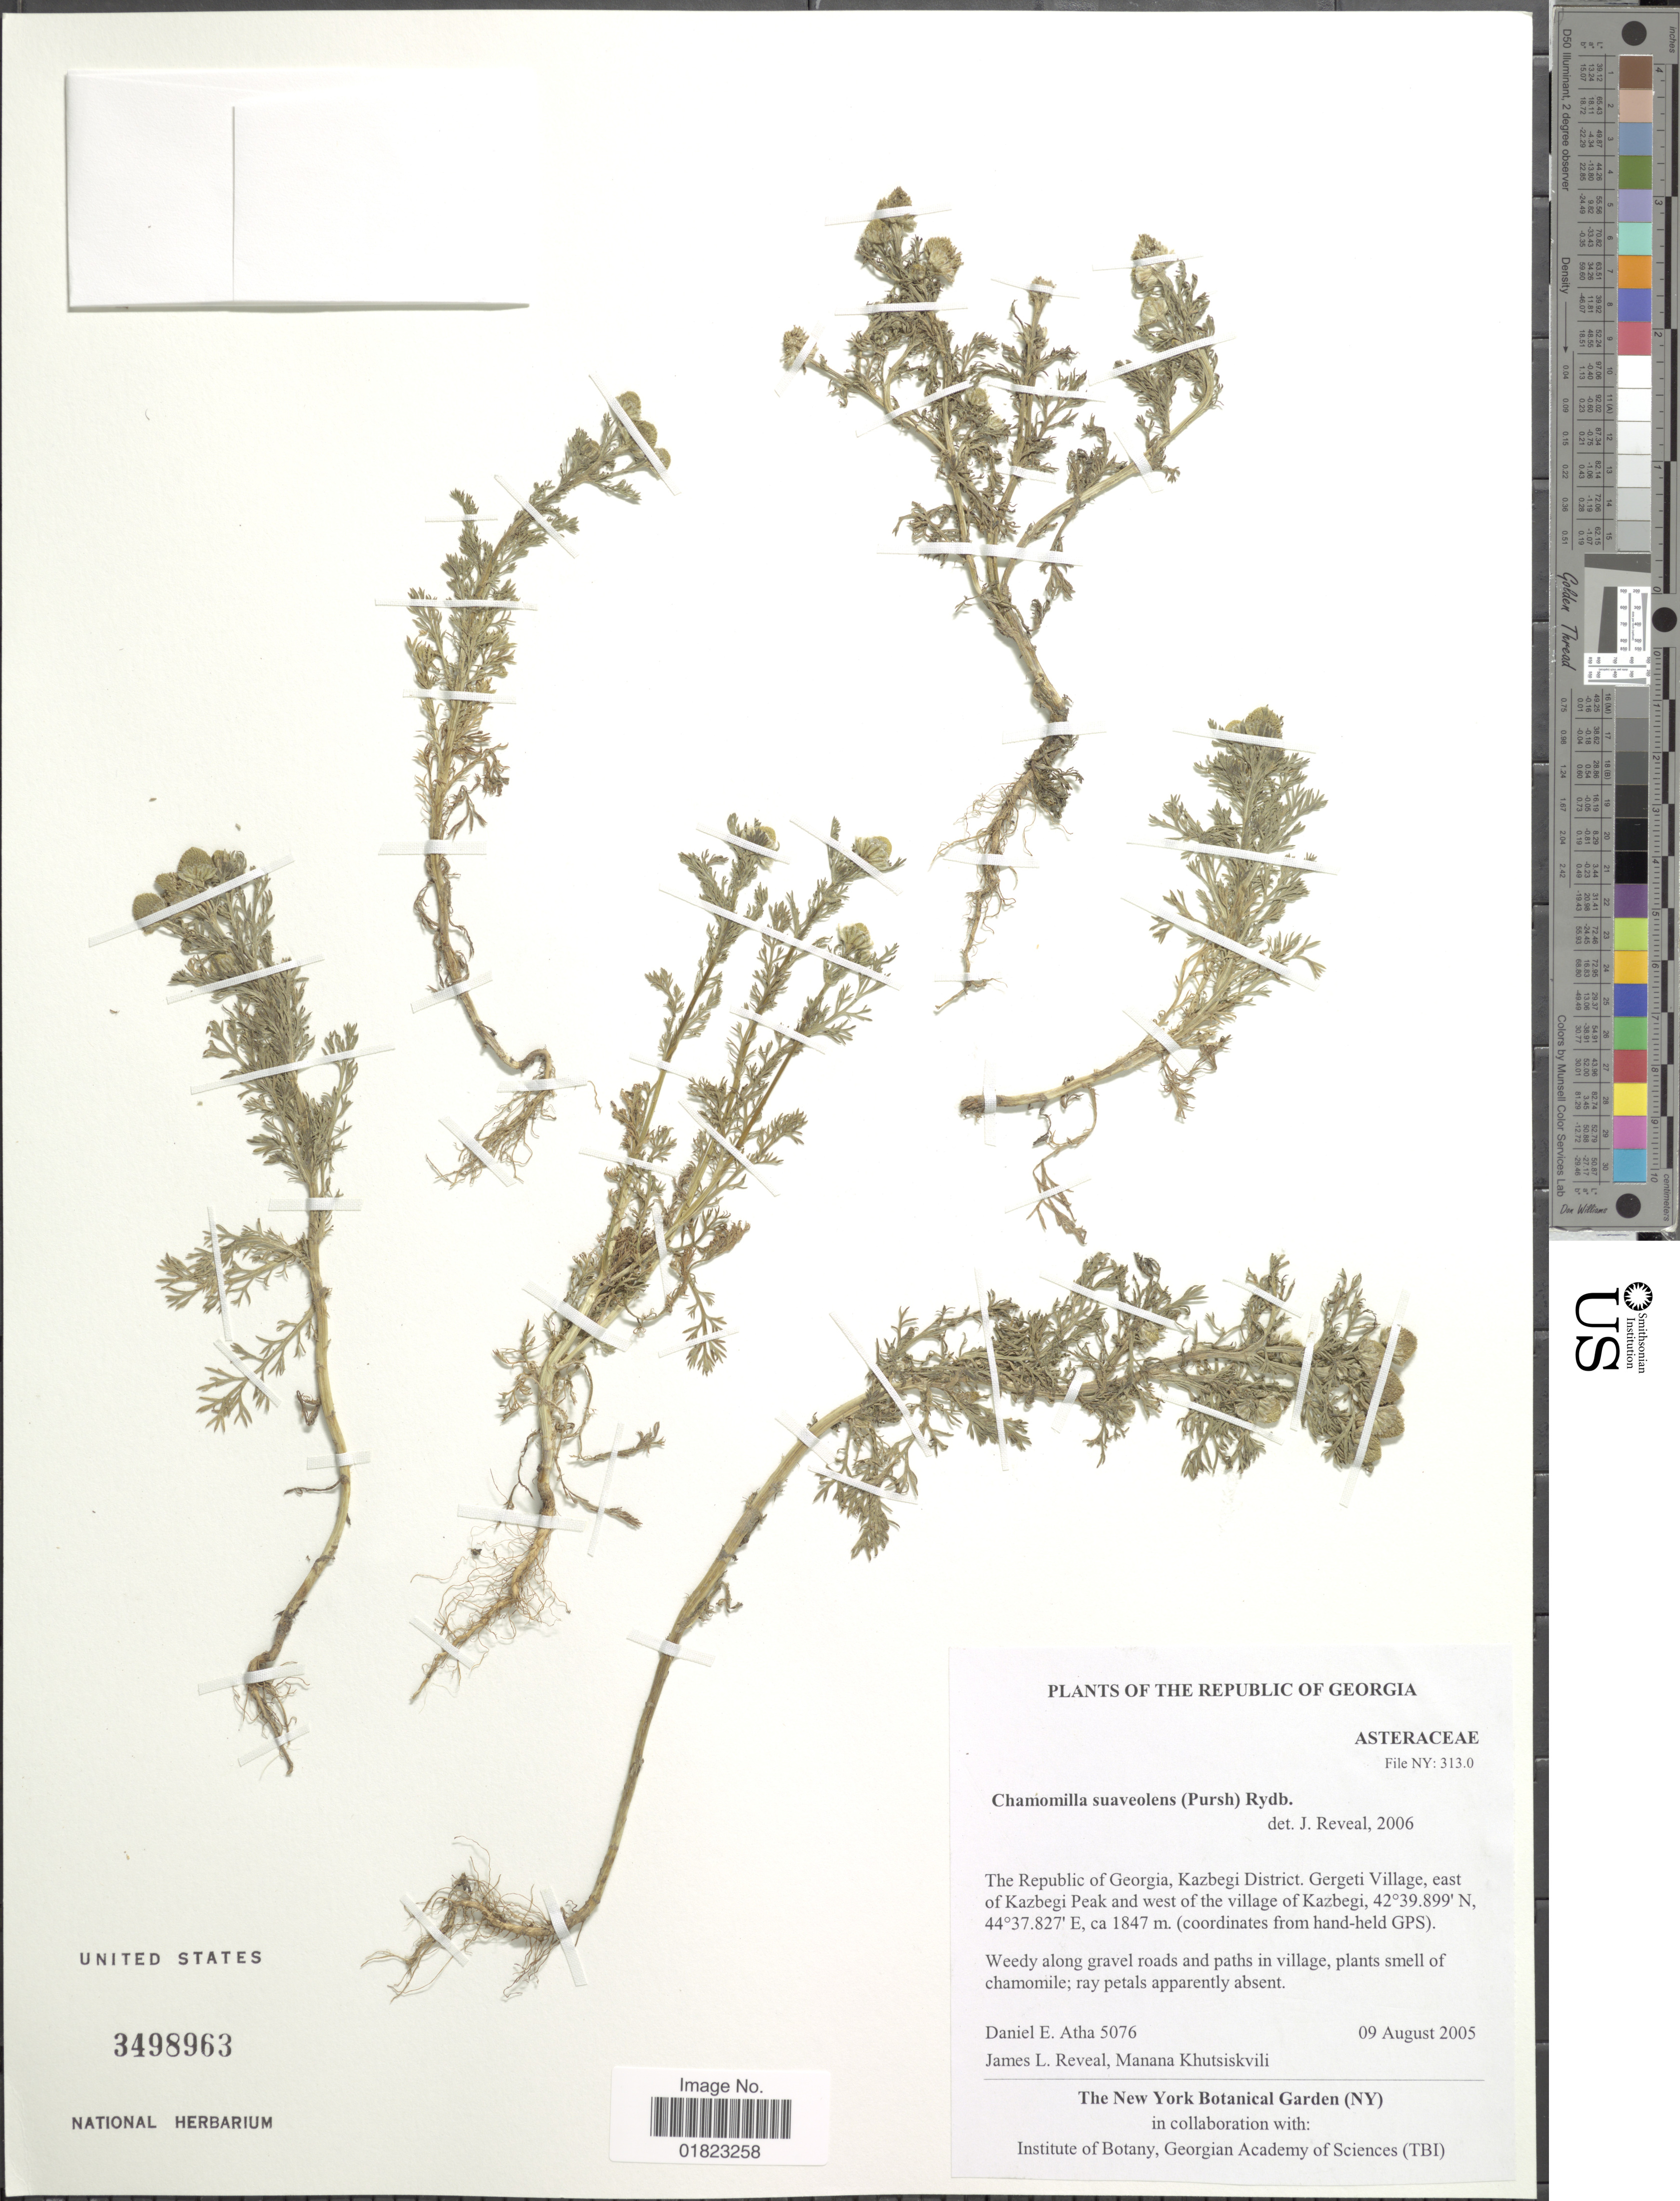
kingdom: Plantae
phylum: Tracheophyta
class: Magnoliopsida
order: Asterales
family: Asteraceae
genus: Matricaria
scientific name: Matricaria matricarioides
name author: (Less.) Porter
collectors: D. Atha, J. L. Reveal & M. Khutsiskvili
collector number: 5076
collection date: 2005-08-09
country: Georgia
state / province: Kazbergi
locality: The Republic of Georgia, Kazbegi District, Gergeti Village, east of Kazbego Peak and west of the village of Kazbegi.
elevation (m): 1847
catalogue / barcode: US 3498963